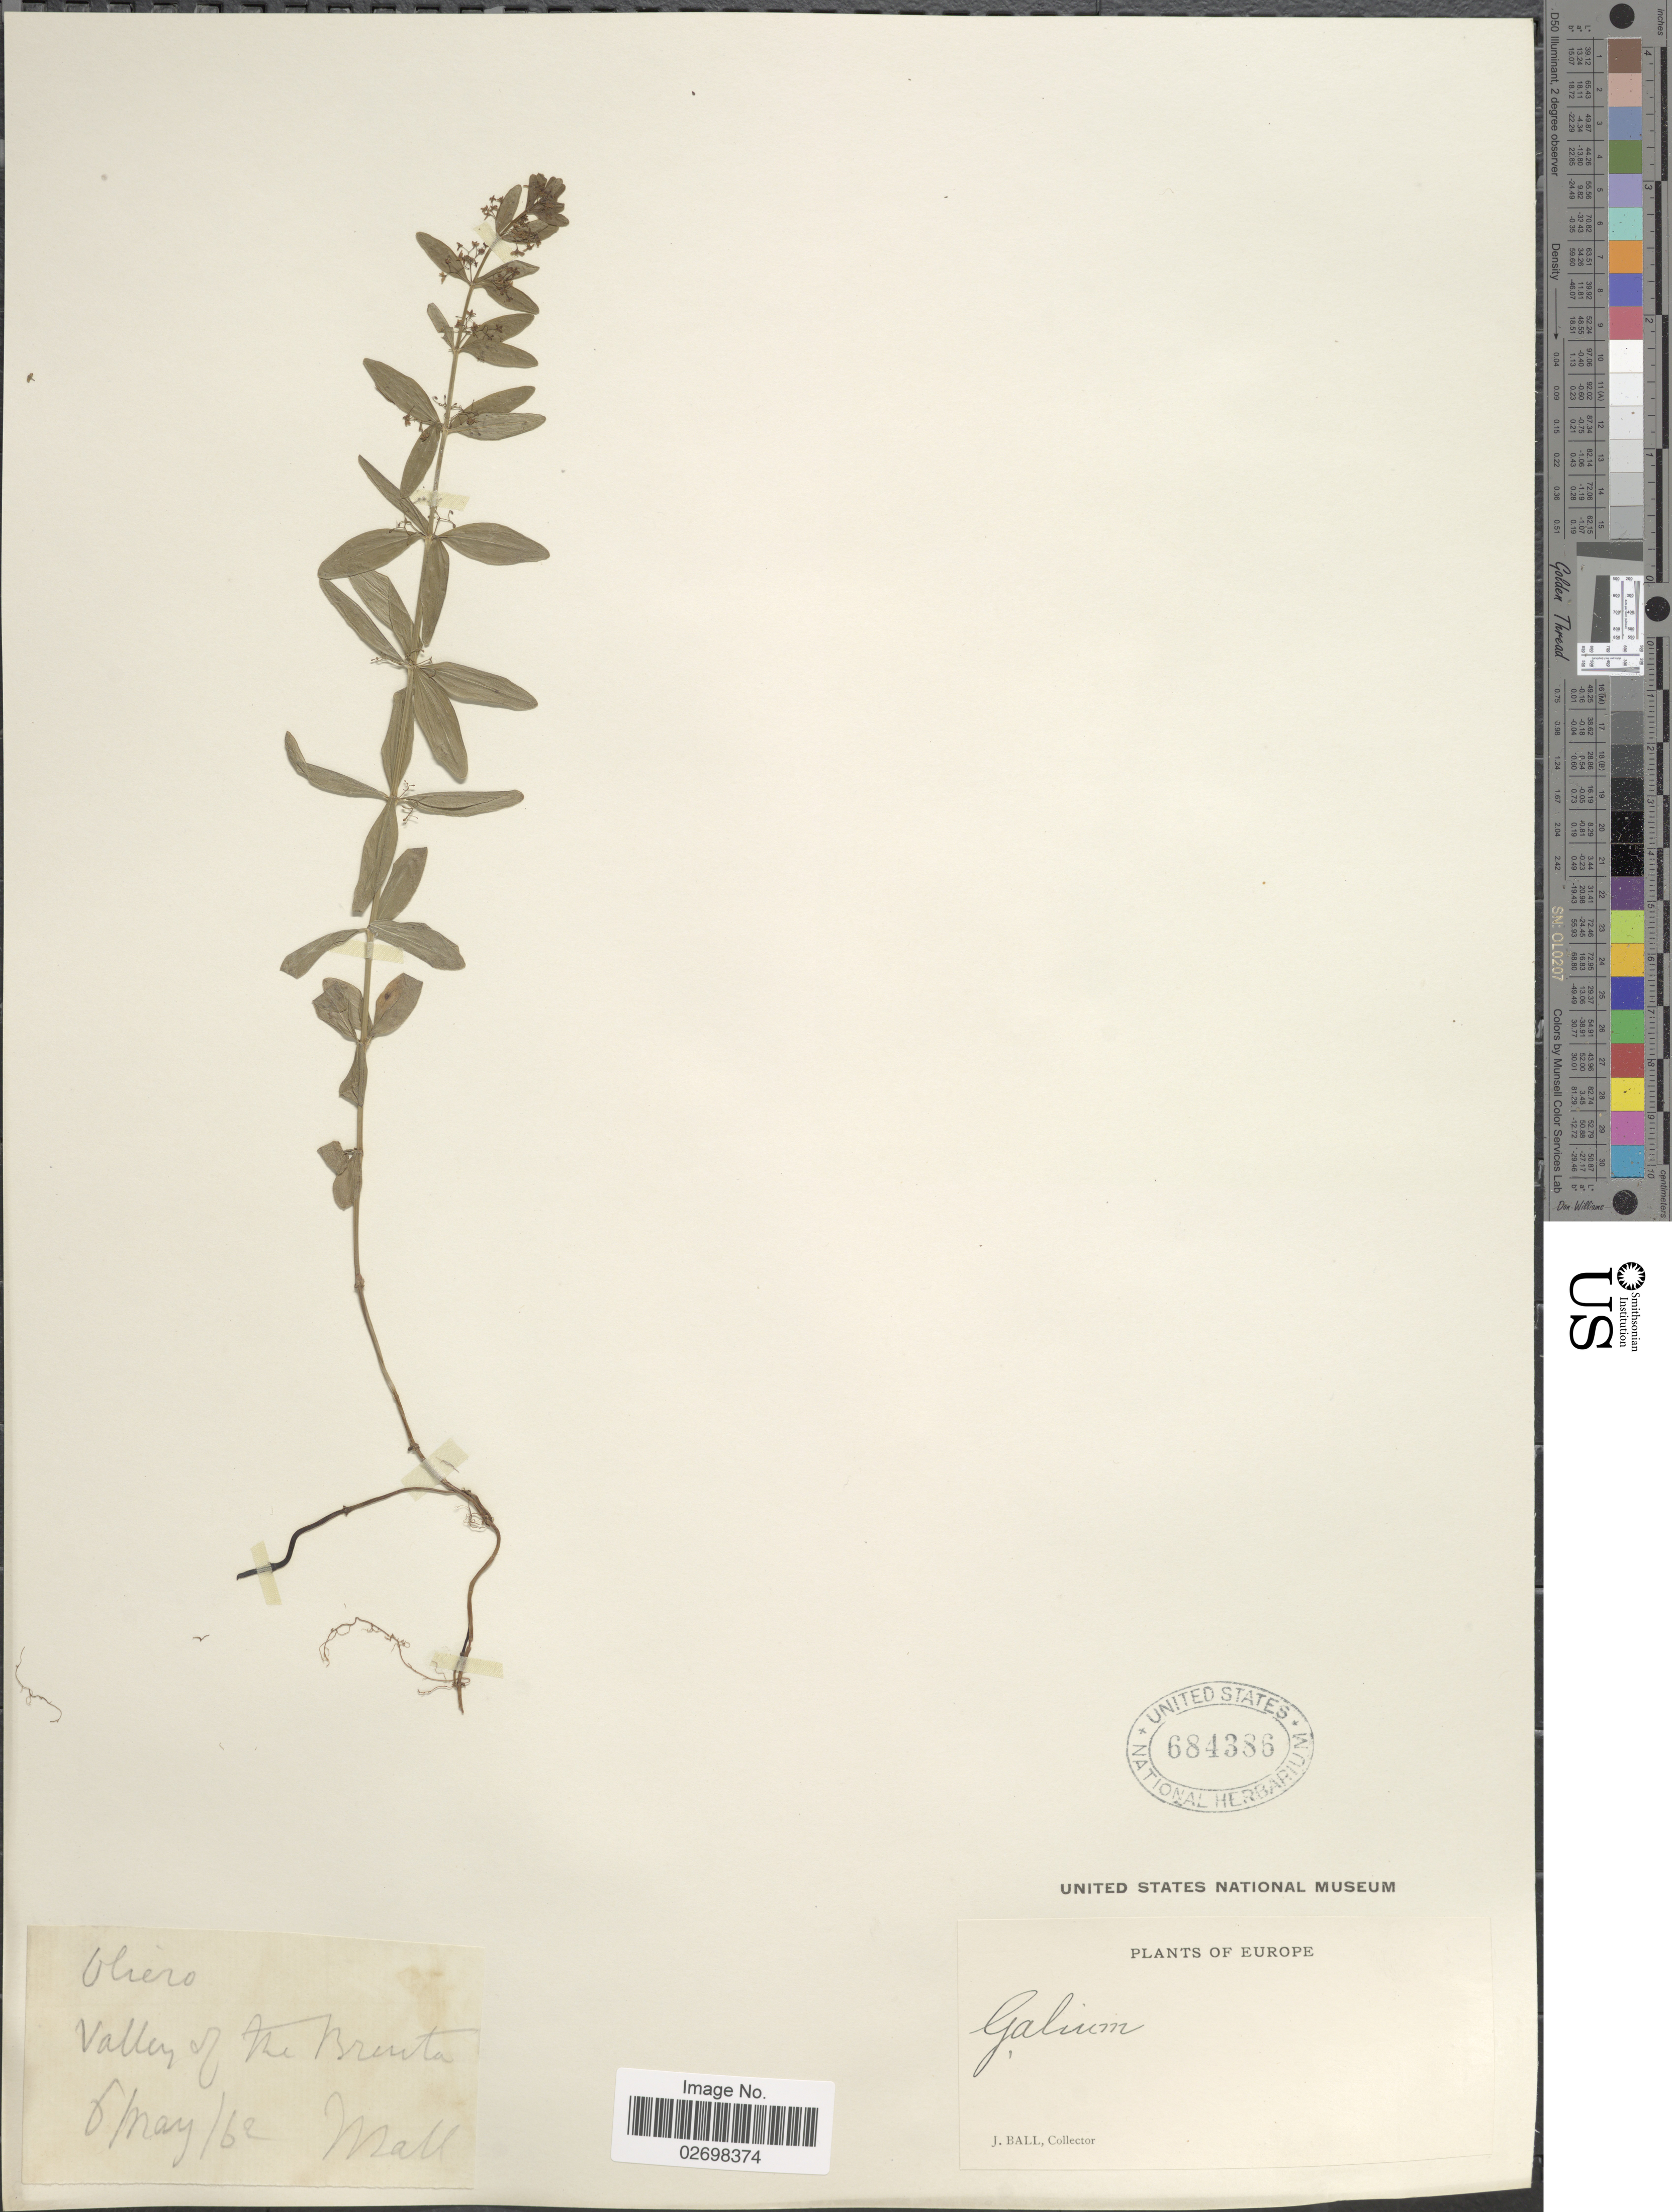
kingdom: Plantae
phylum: Tracheophyta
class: Magnoliopsida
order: Gentianales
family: Rubiaceae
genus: Galium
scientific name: Galium sp.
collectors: J. Ball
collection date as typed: Transcribed d/m/y: 6/5/62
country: Italy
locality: Europe, valley of the Brenta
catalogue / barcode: US 684386